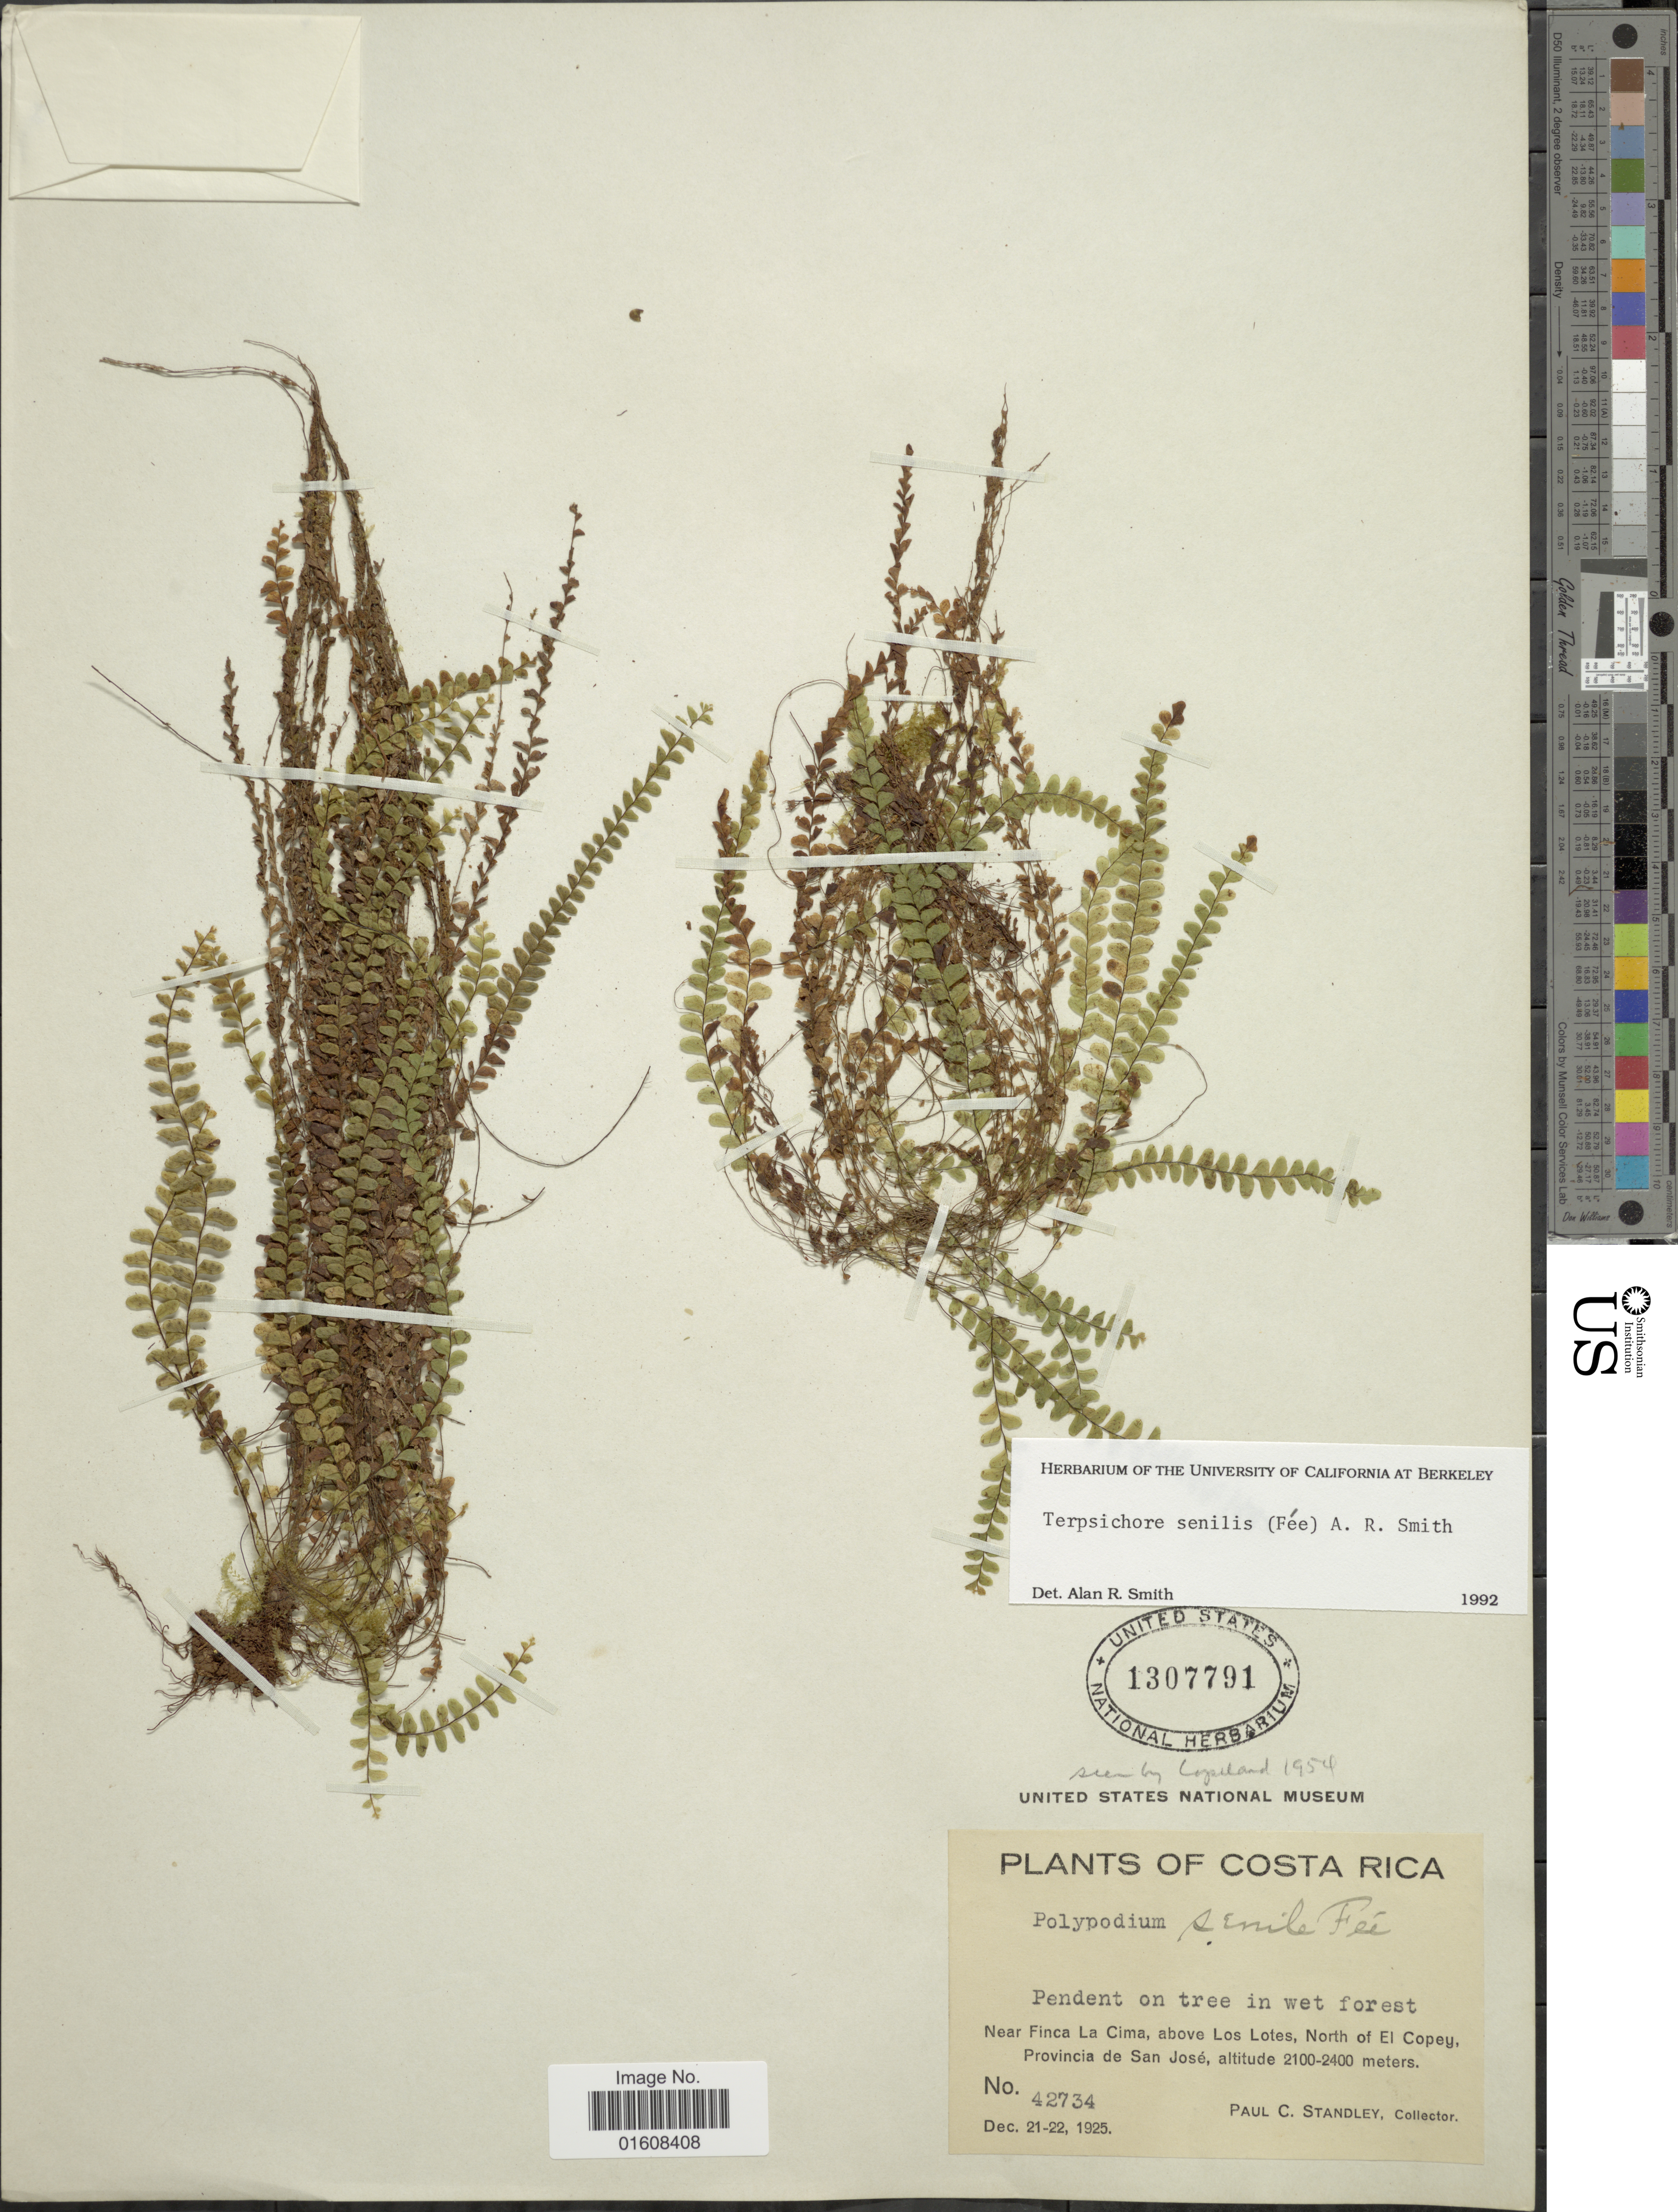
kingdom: Plantae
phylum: Tracheophyta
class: Polypodiopsida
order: Polypodiales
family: Polypodiaceae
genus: Alansmia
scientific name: Alansmia senilis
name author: (Fée) Moguel & M. Kessler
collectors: P. C. Standley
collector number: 42734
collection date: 1925-12-21/1925-12-22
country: Costa Rica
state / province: San José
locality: Near Finca La Cima, above Los Lotes, North of El Copey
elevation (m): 2100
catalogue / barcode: US 1307791